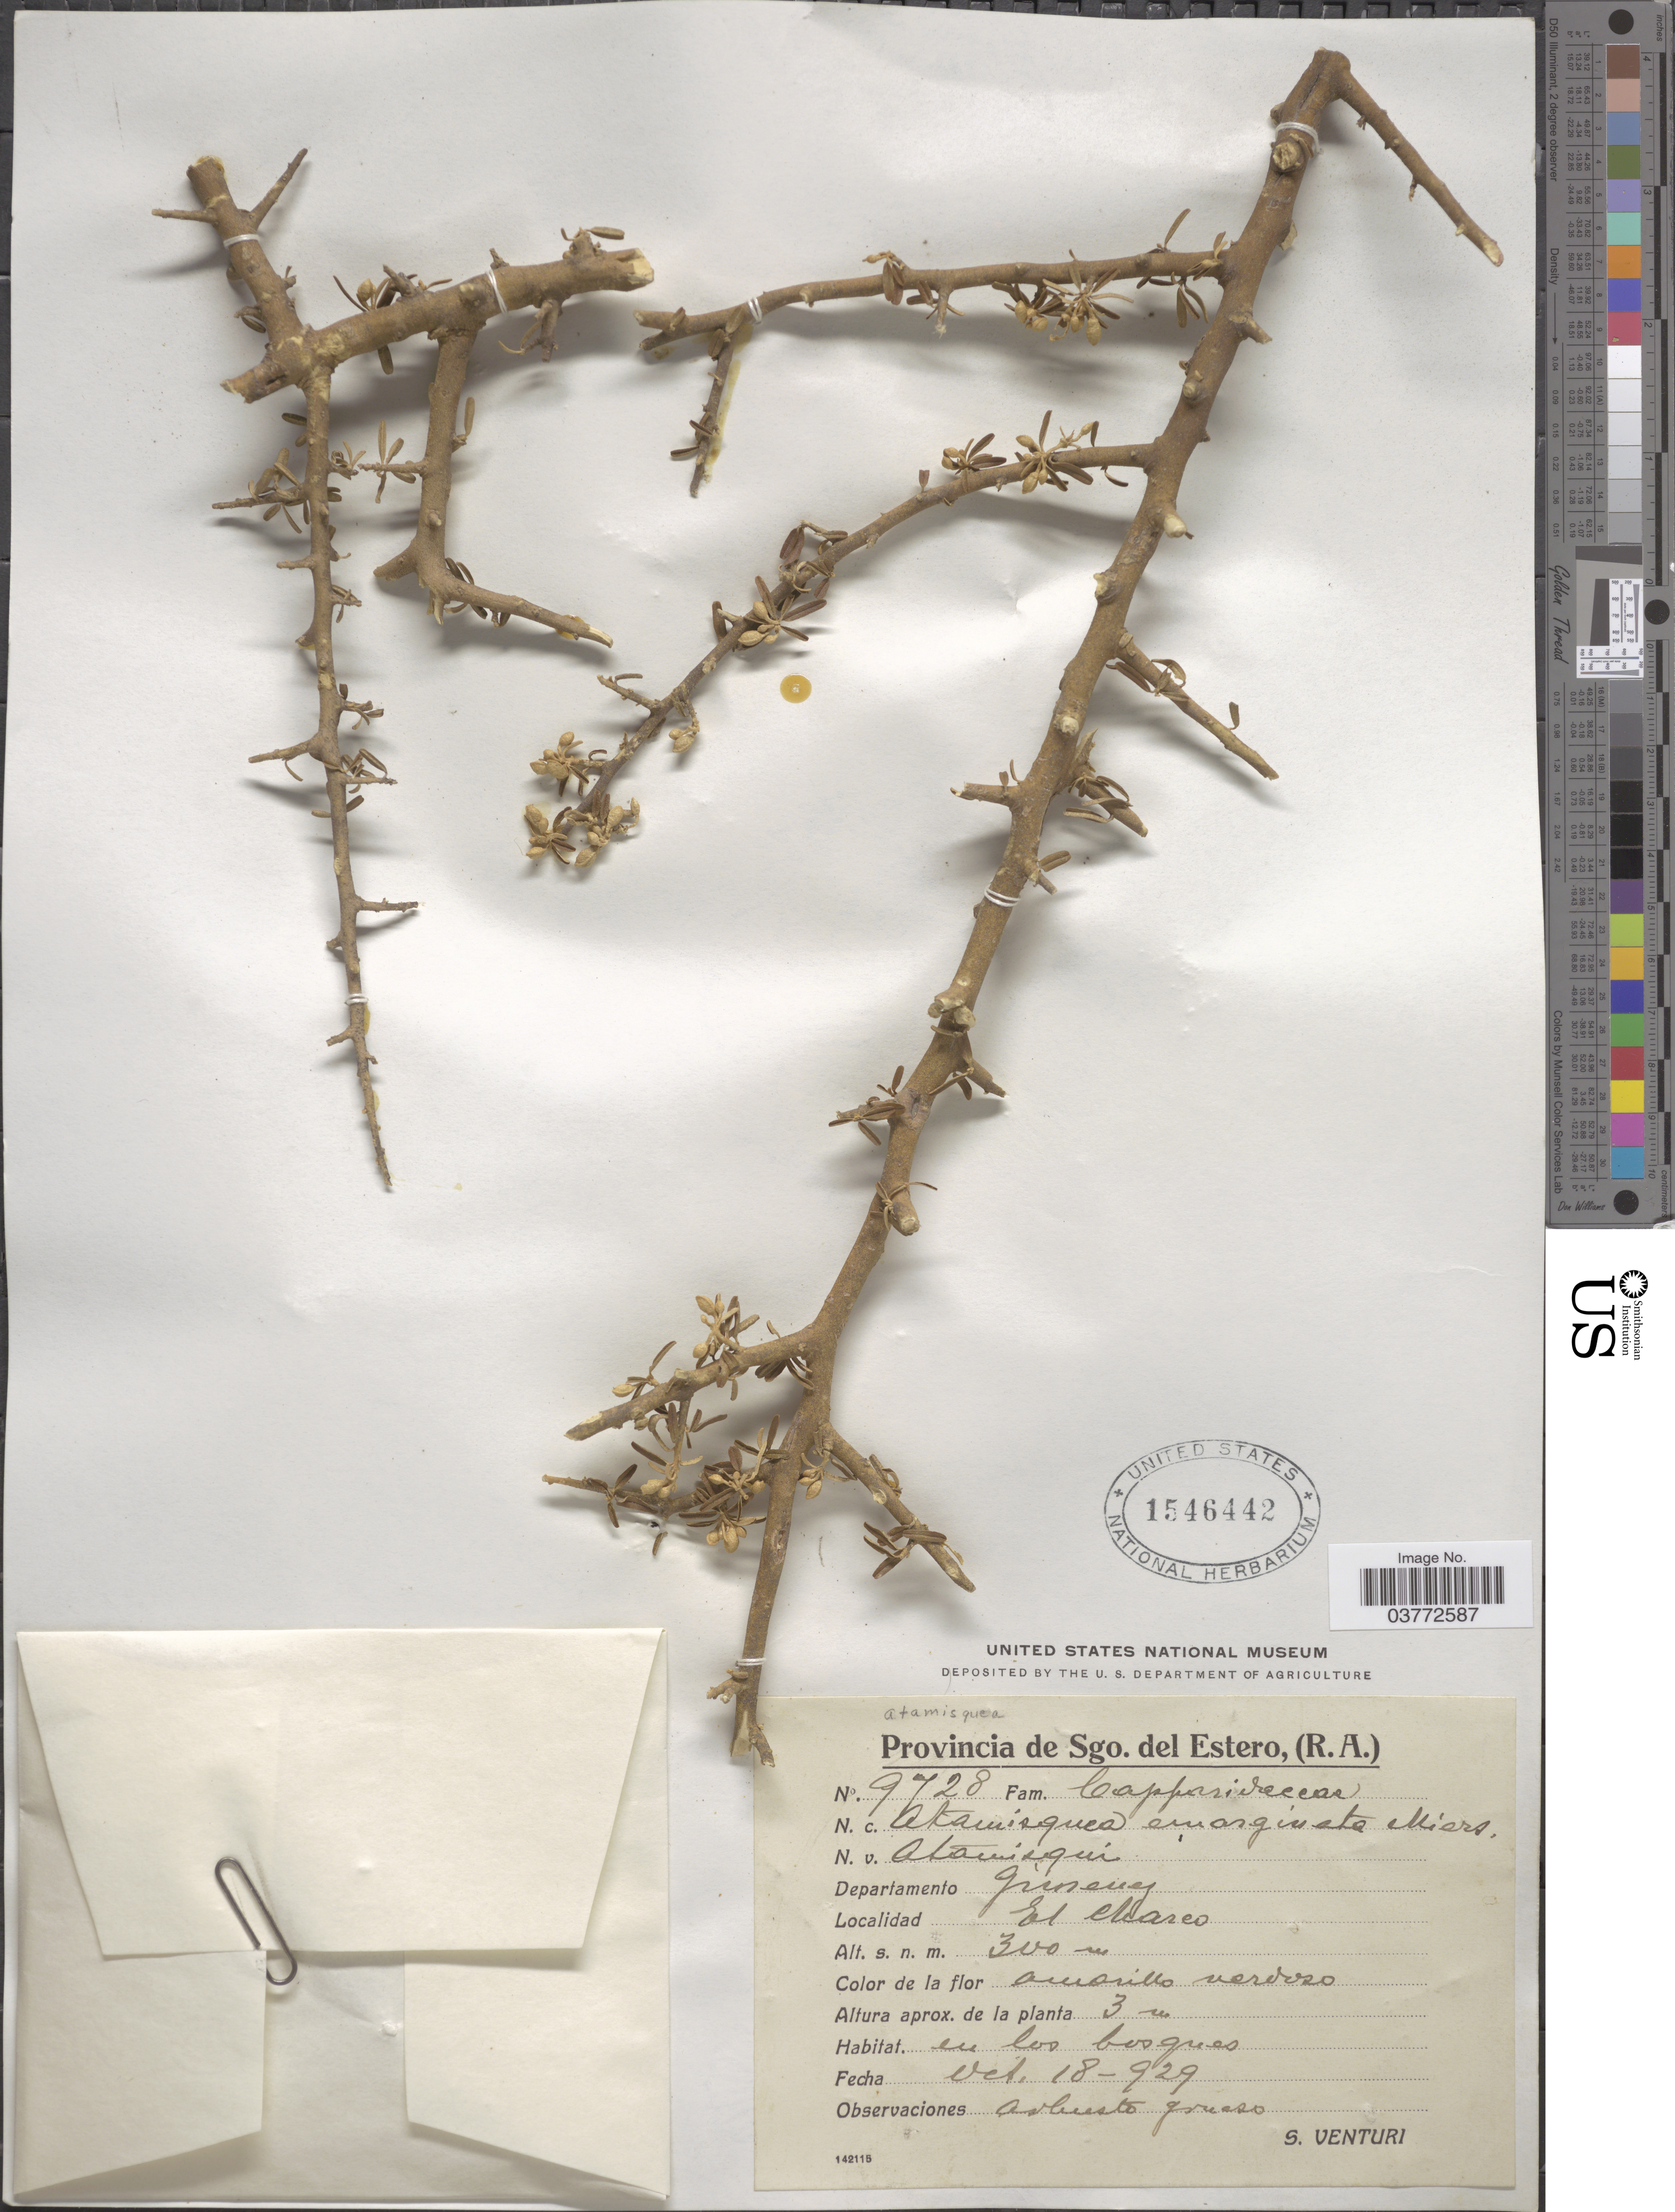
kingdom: Plantae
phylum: Tracheophyta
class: Magnoliopsida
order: Brassicales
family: Capparaceae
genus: Atamisquea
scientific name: Atamisquea emarginata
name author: Miers ex Hook. & Arn.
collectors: S. Venturi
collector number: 9728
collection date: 1929-10-18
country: Argentina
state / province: Santiago del Estero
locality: Departamento Jimenez, El Charo.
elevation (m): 300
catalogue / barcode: US 1546442